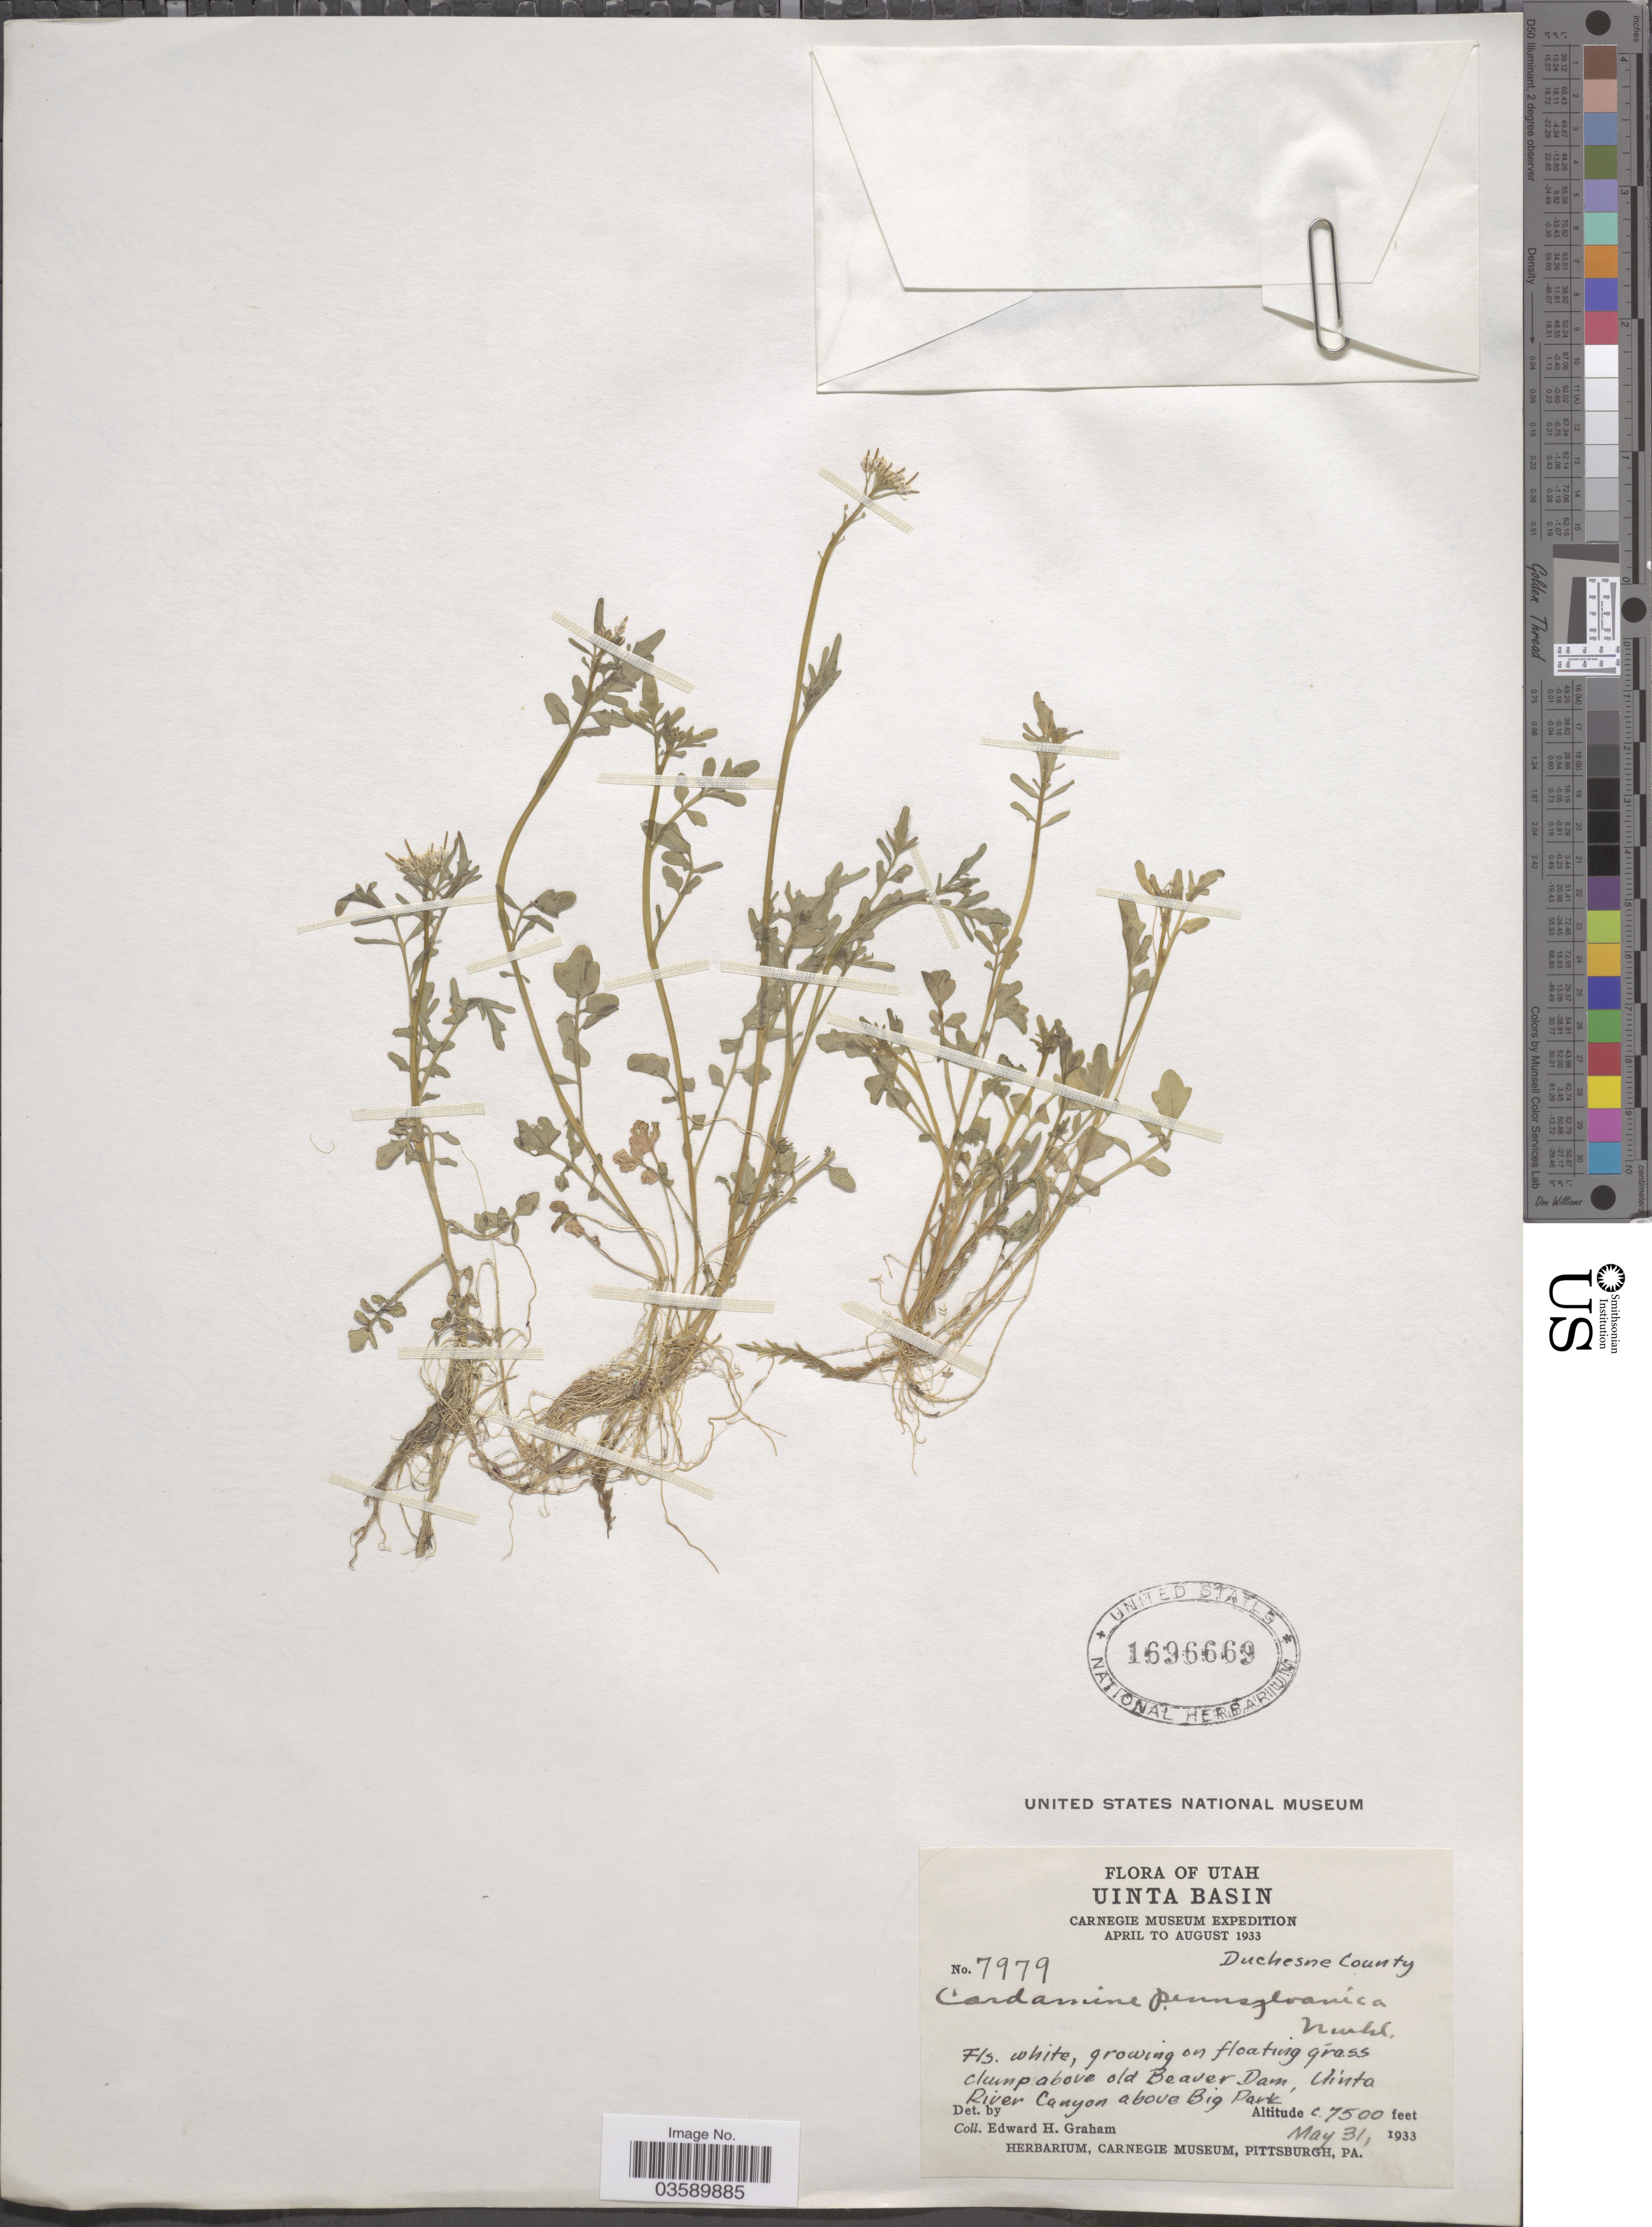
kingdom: Plantae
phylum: Tracheophyta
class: Magnoliopsida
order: Brassicales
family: Brassicaceae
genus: Cardamine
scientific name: Cardamine pensylvanica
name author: Muhl. ex Willd.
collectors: E. H. Graham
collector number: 7979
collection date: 1933-05-31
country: United States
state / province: Utah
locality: Uinta Basin. Clump above old Beaver Dam, Uinta River Canyon above Big Park.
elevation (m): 2286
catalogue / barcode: US 1696669